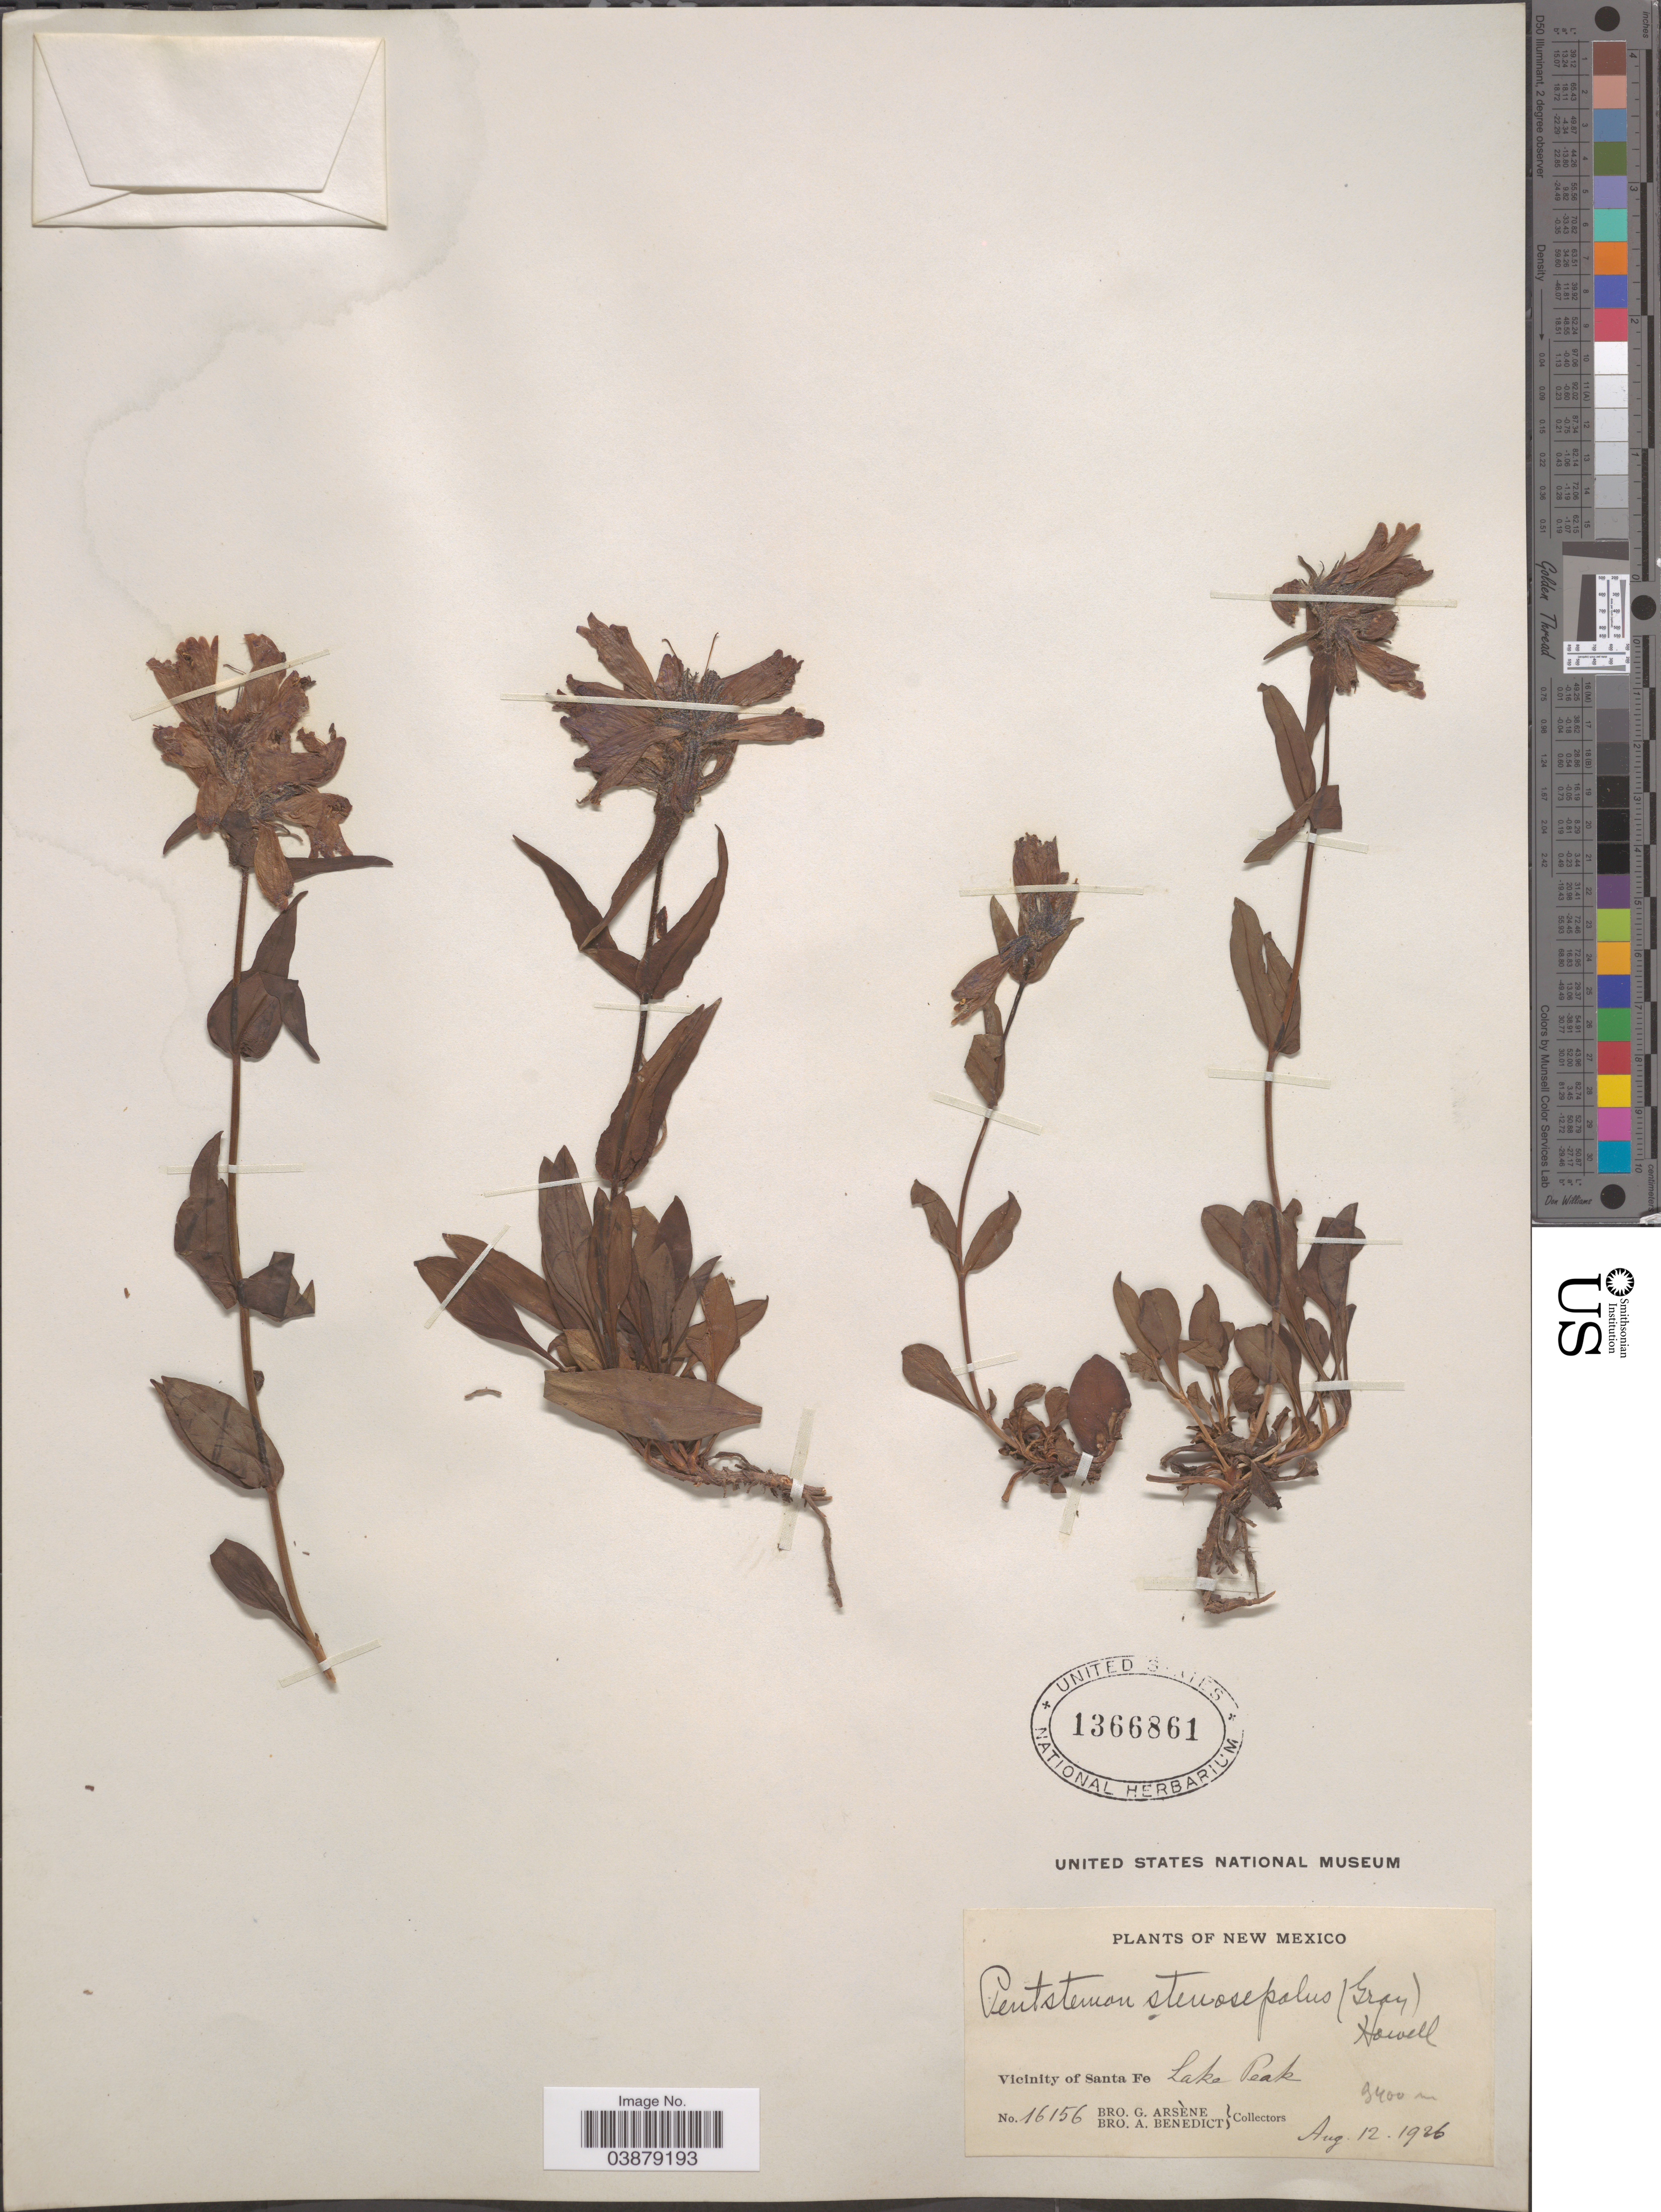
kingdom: Plantae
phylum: Tracheophyta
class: Magnoliopsida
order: Lamiales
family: Plantaginaceae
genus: Penstemon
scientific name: Penstemon whippleanus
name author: A. Gray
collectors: Bro. G. Arsène & Bro. A. Benedict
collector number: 16156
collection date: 1926-08-12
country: United States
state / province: New Mexico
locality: Vicinity of Santa Fe Lake Peak.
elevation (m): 3400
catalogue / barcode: US 1366861